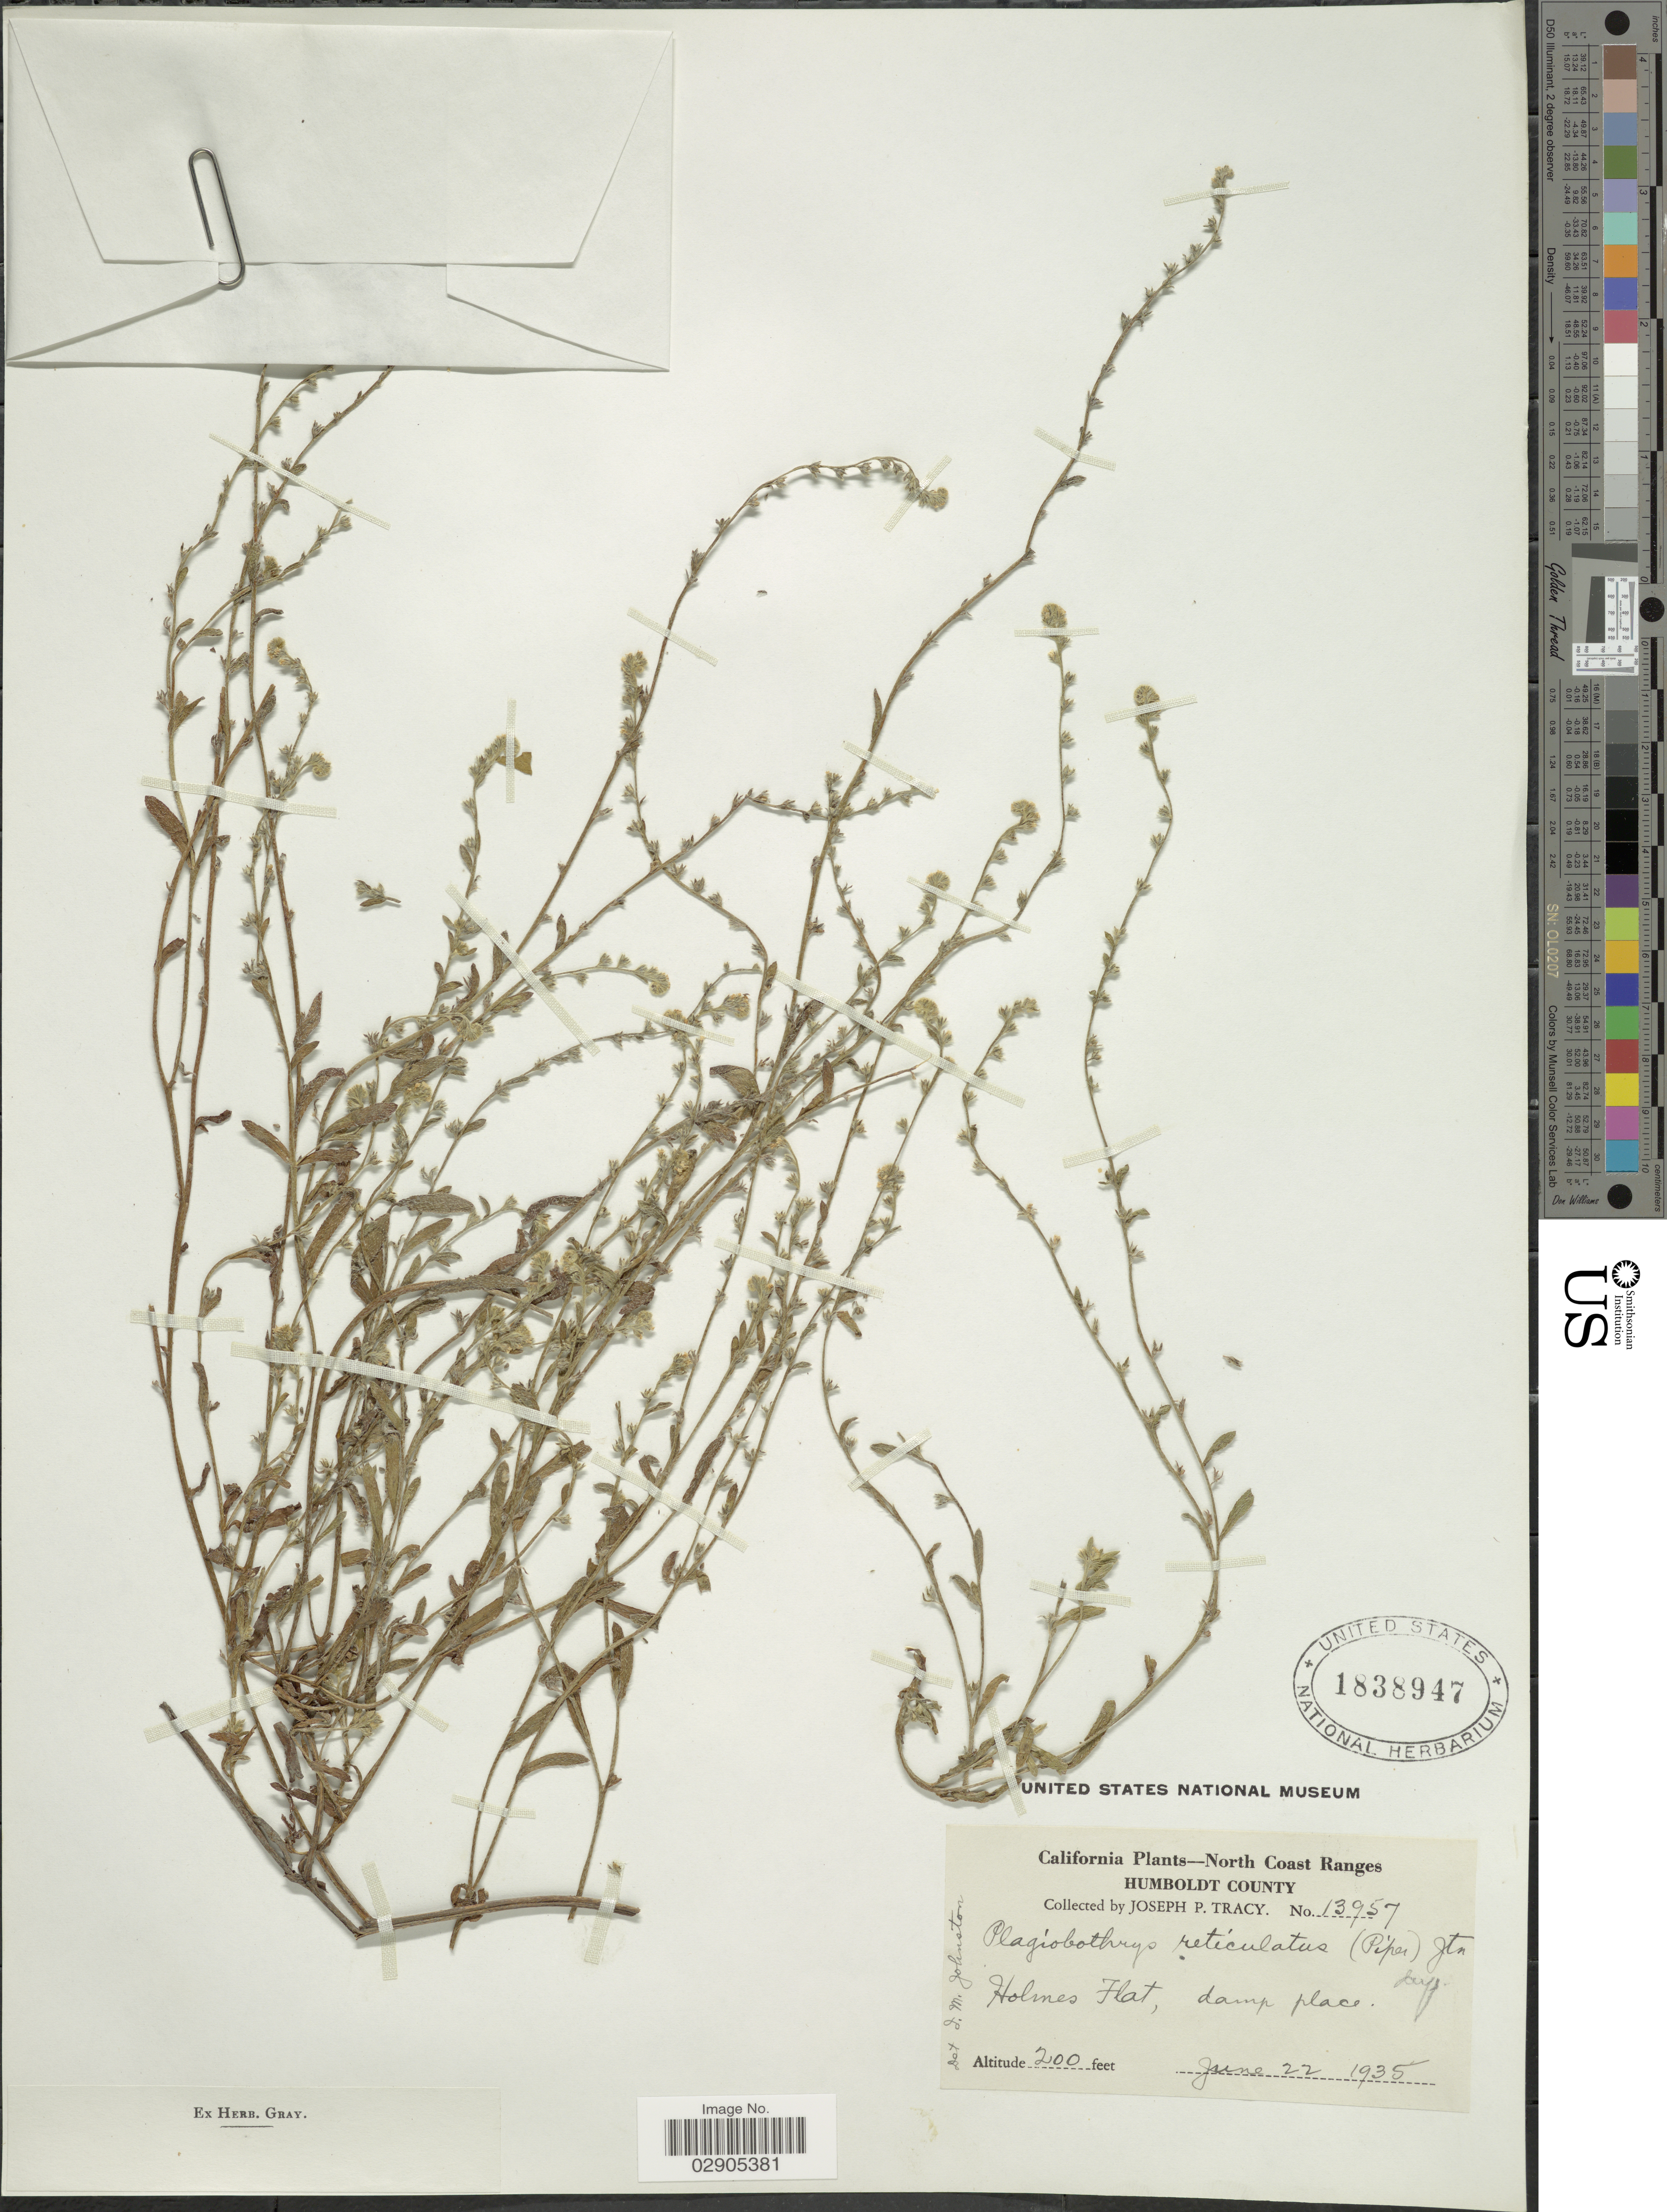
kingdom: Plantae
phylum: Tracheophyta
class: Magnoliopsida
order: Boraginales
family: Boraginaceae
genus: Allocarya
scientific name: Allocarya reticulata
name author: Piper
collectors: J. Tracy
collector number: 13957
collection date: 1935-06-22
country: United States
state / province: California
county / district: Humboldt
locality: North Coast Ranges. Humboldt County. Holmes Flat, damp place.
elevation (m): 61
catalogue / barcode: US 1838947